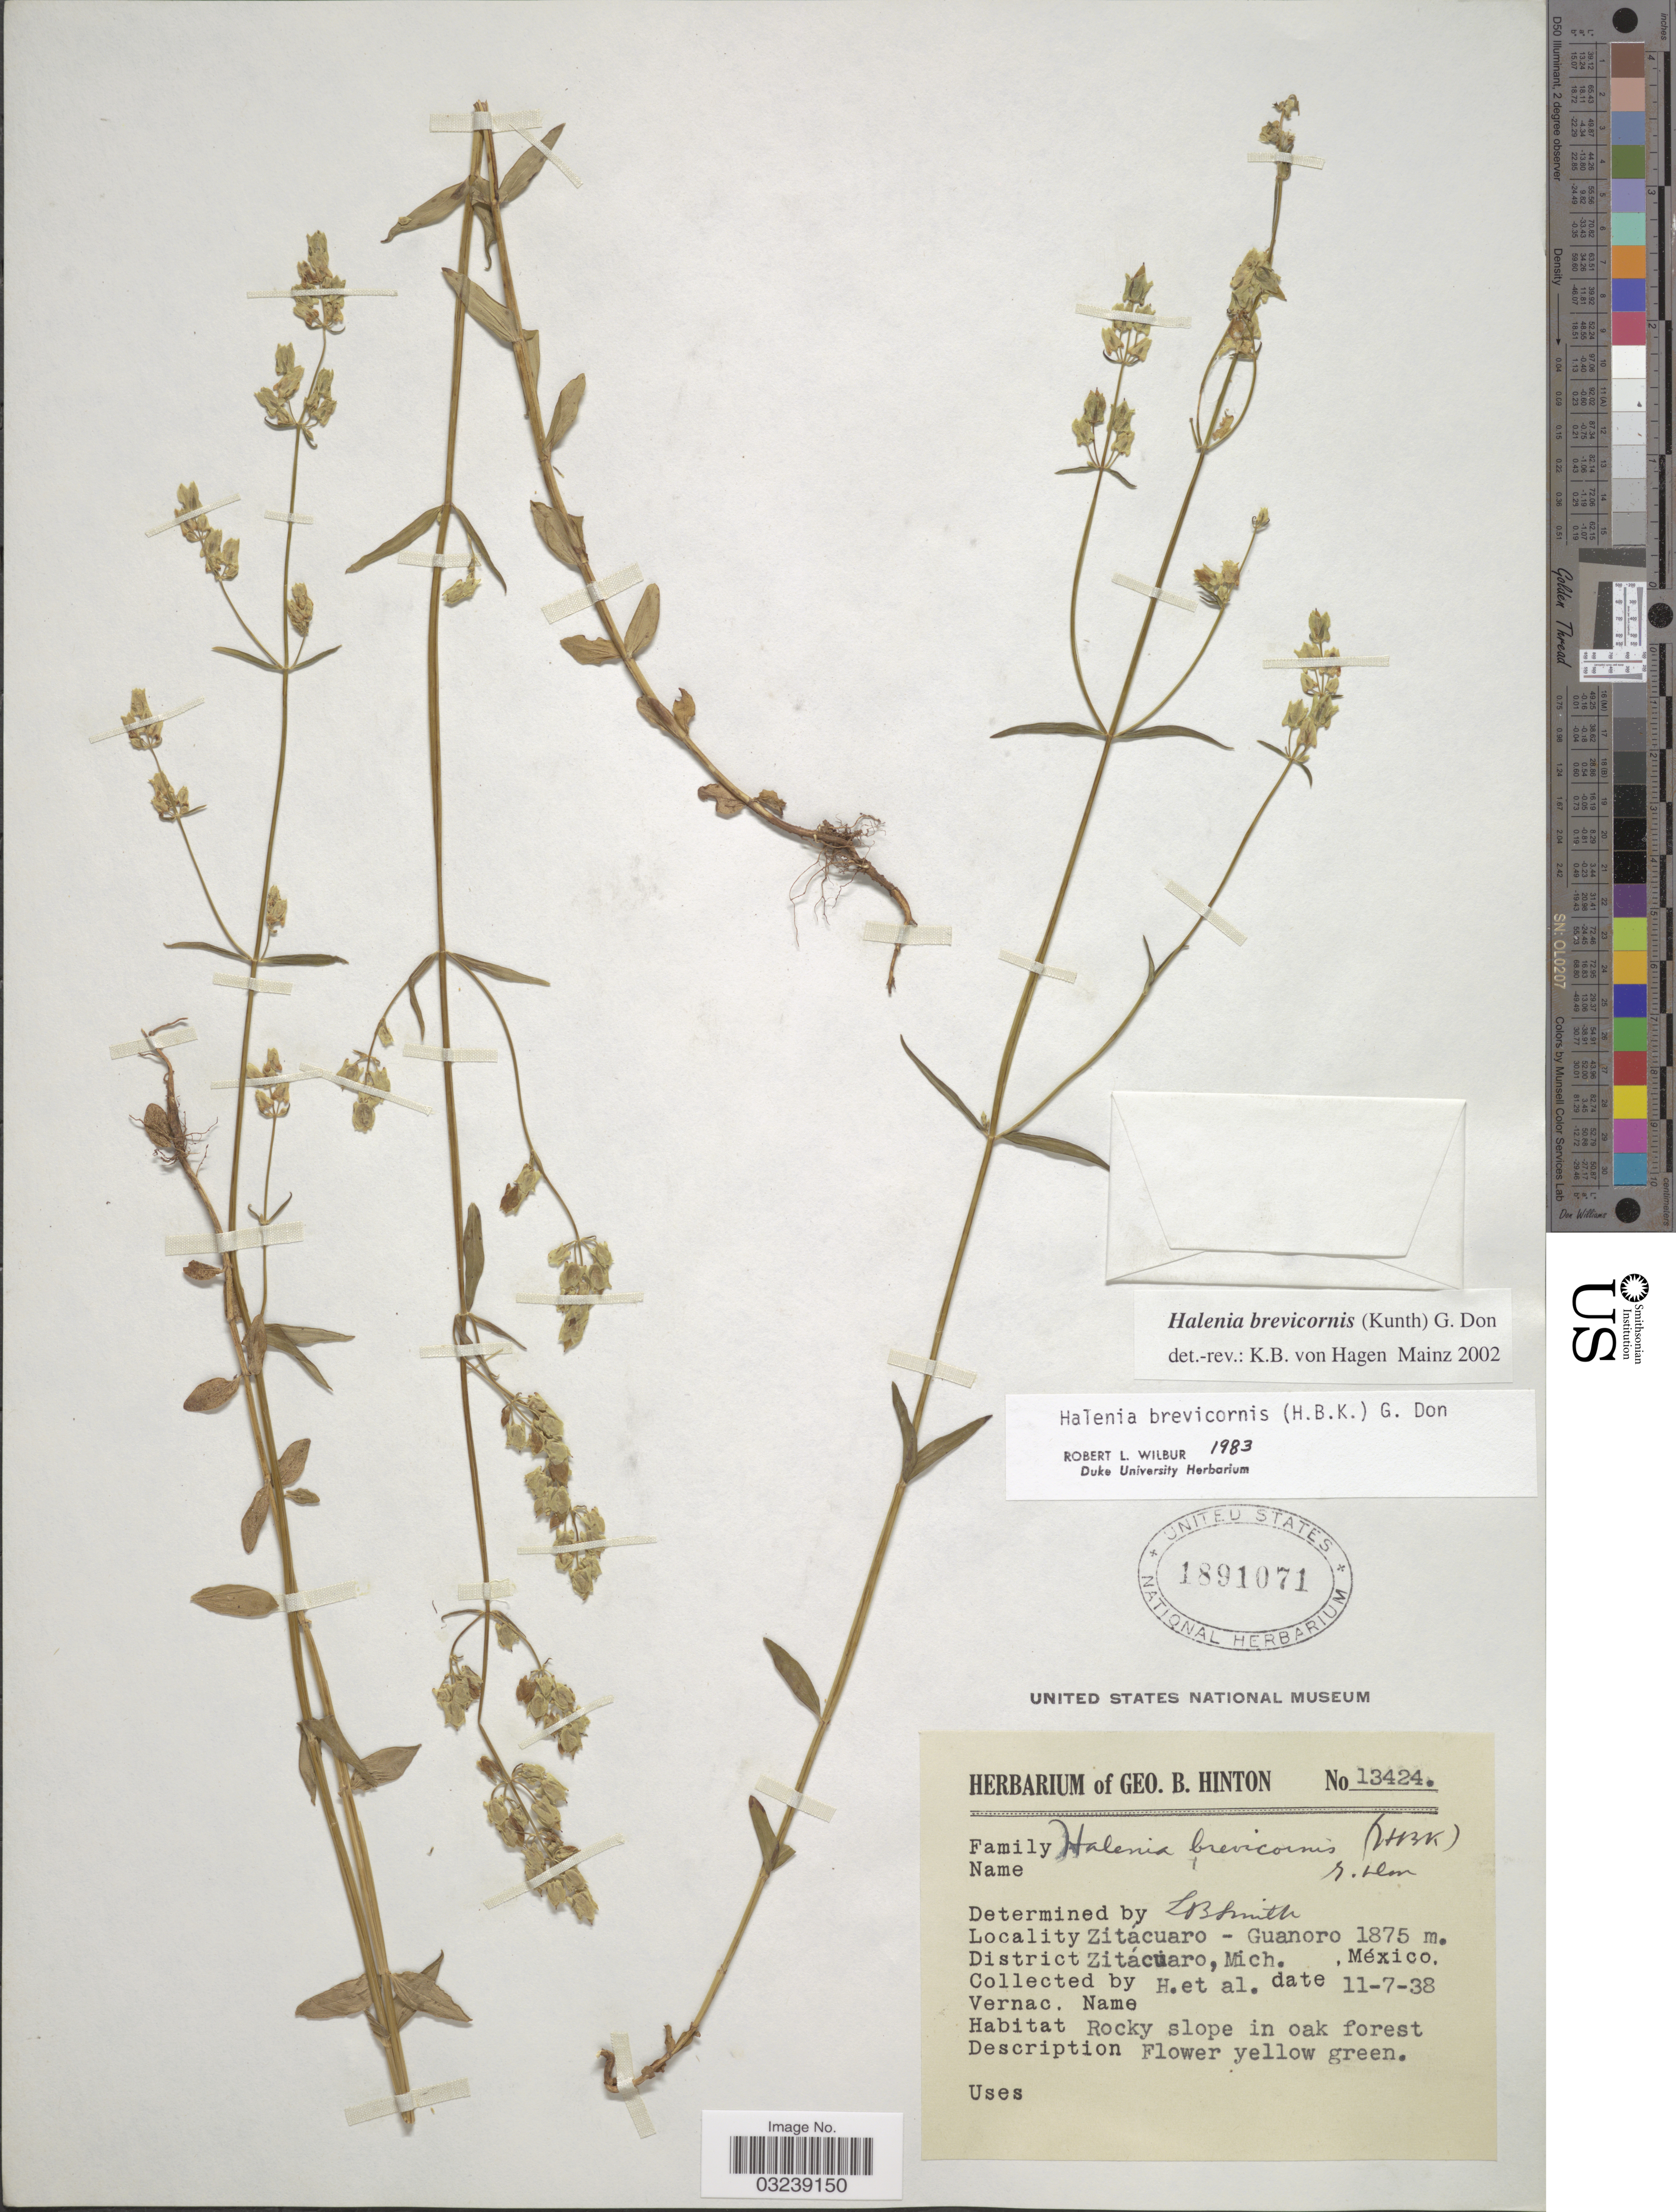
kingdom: Plantae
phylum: Tracheophyta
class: Magnoliopsida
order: Gentianales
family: Gentianaceae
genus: Halenia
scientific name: Halenia brevicornis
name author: (Kunth) G. Don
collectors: G. B. Hinton & et al.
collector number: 13424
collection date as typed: Transcribed d/m/y: 7/11/38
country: Mexico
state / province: Michoacán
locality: Zitacuaro - Guanoro. District Zitácuaro.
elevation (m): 1875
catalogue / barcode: US 1891071